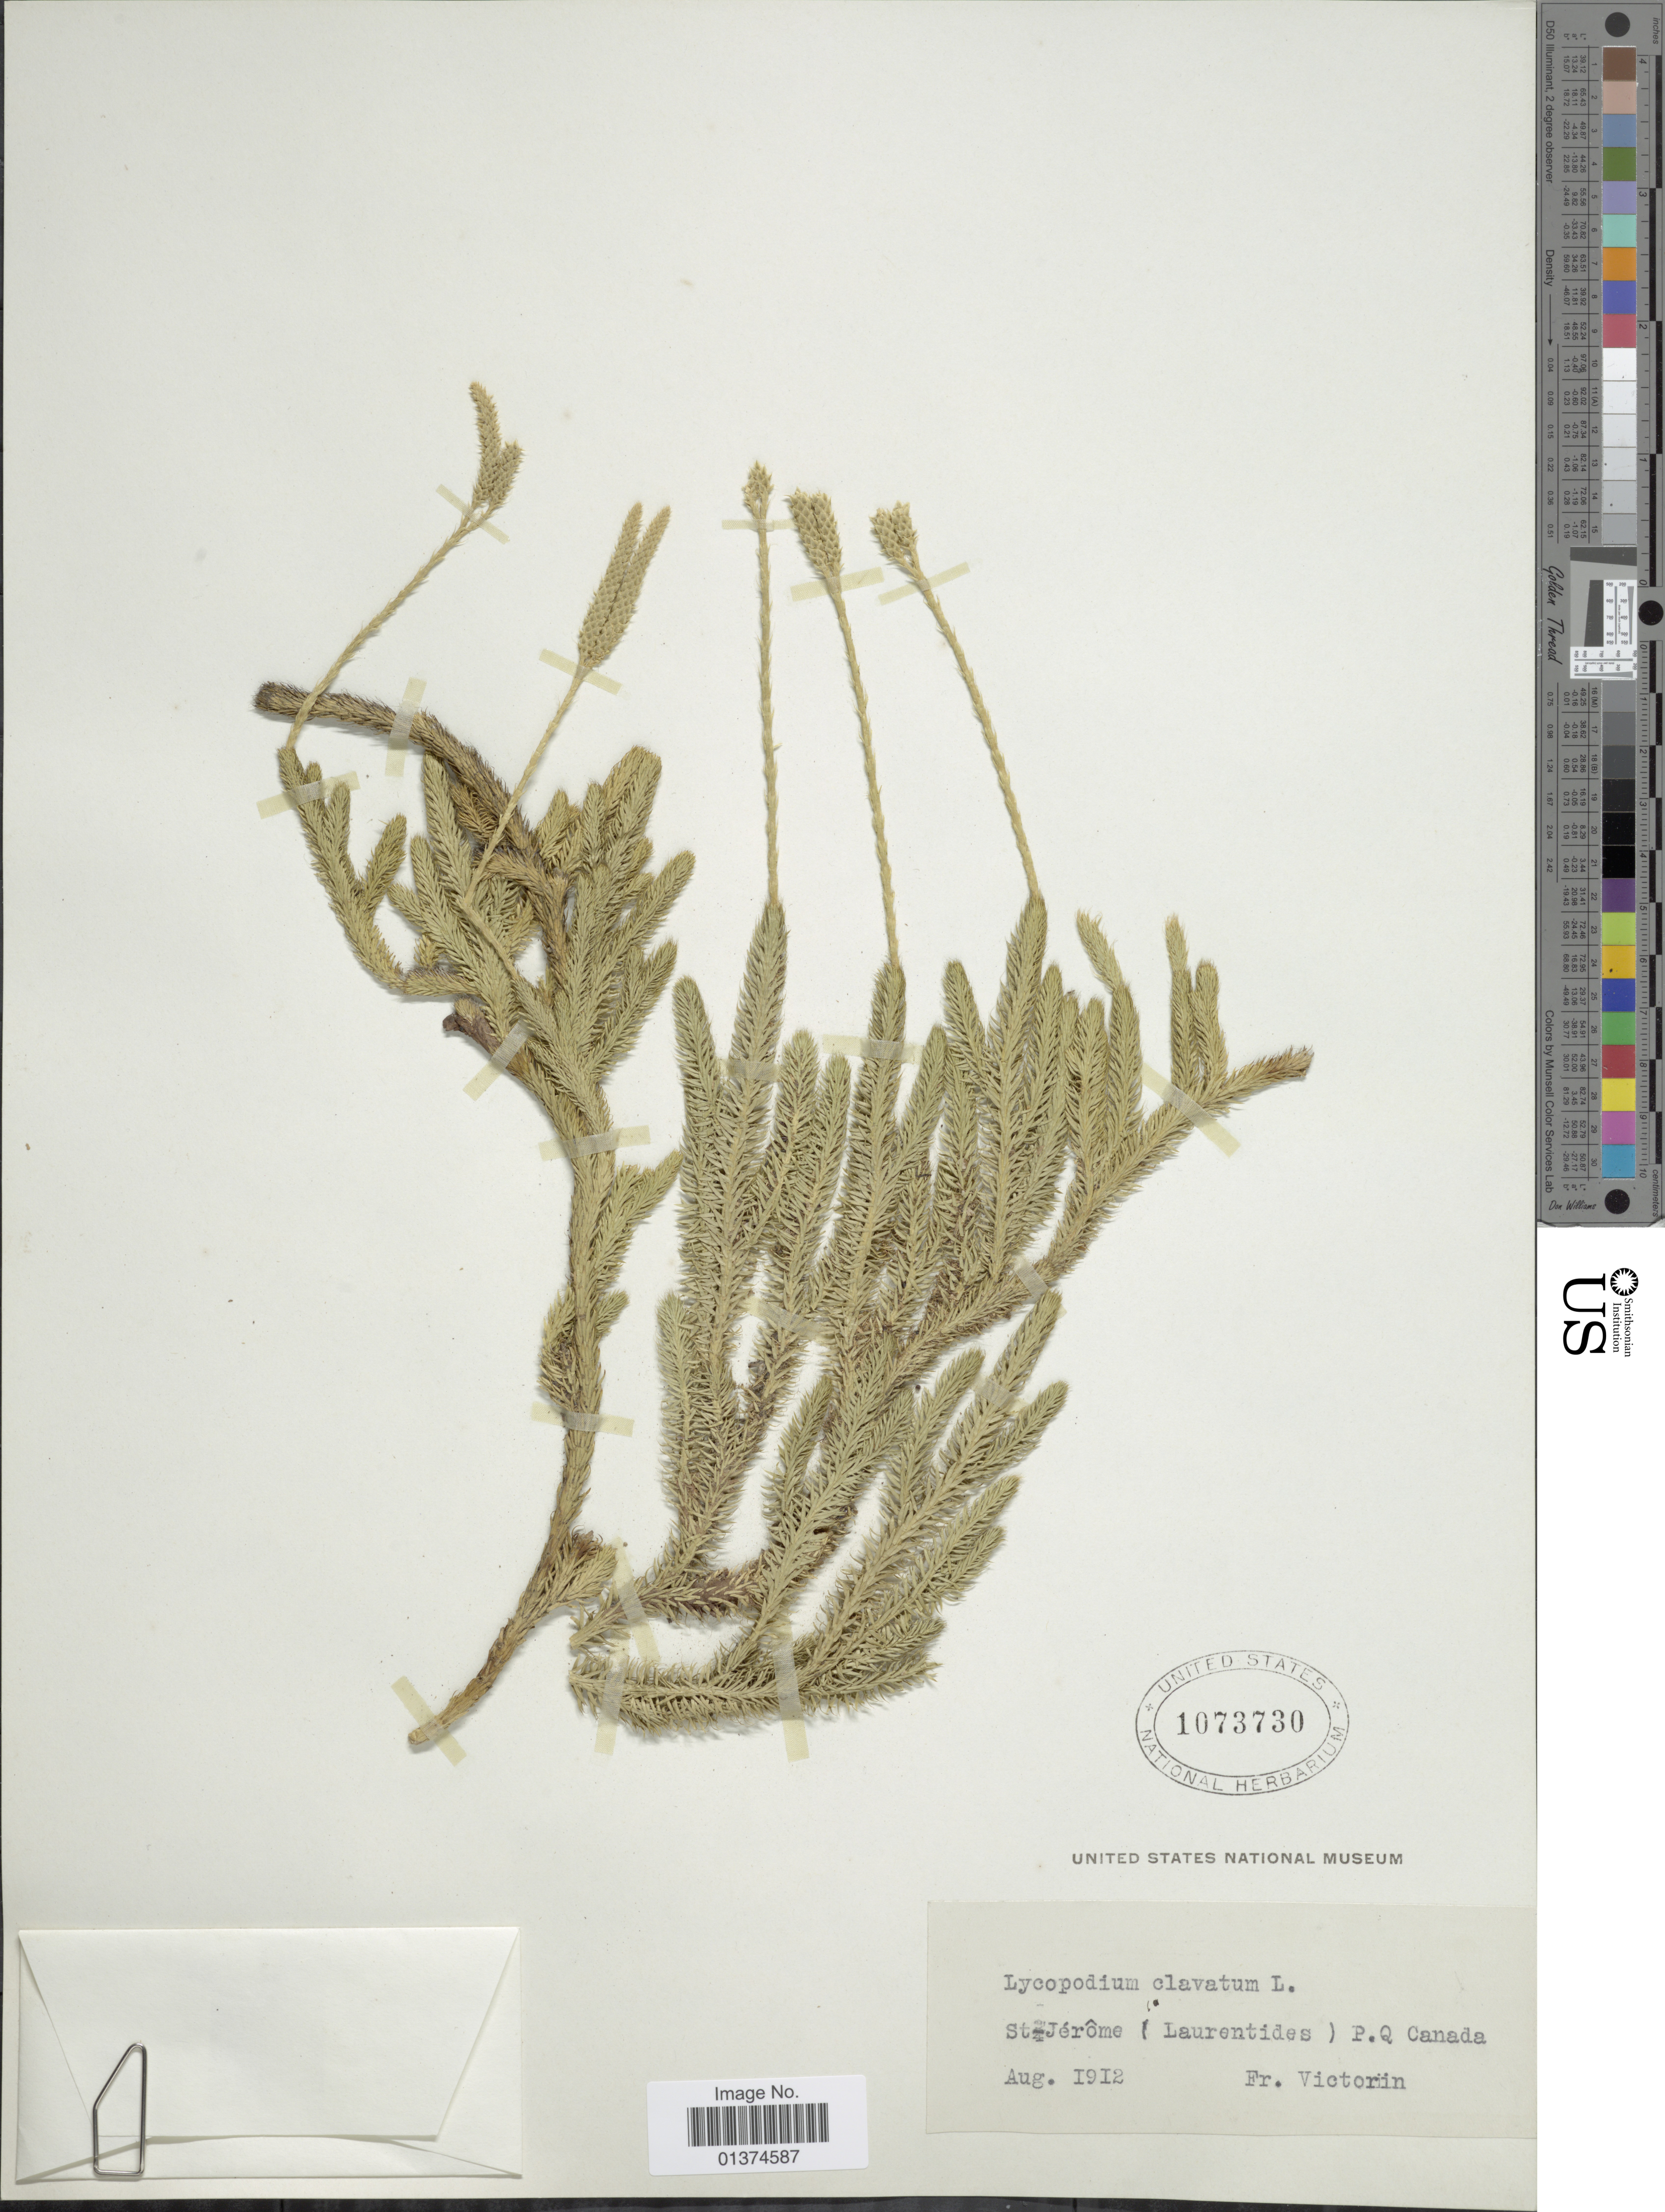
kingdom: Plantae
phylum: Tracheophyta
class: Lycopodiopsida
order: Lycopodiales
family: Lycopodiaceae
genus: Lycopodium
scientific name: Lycopodium clavatum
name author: L.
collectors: F. Victorin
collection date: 1912-08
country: Canada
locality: St-Jerôme (Lairentides) P.Q.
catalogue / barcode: US 1073730